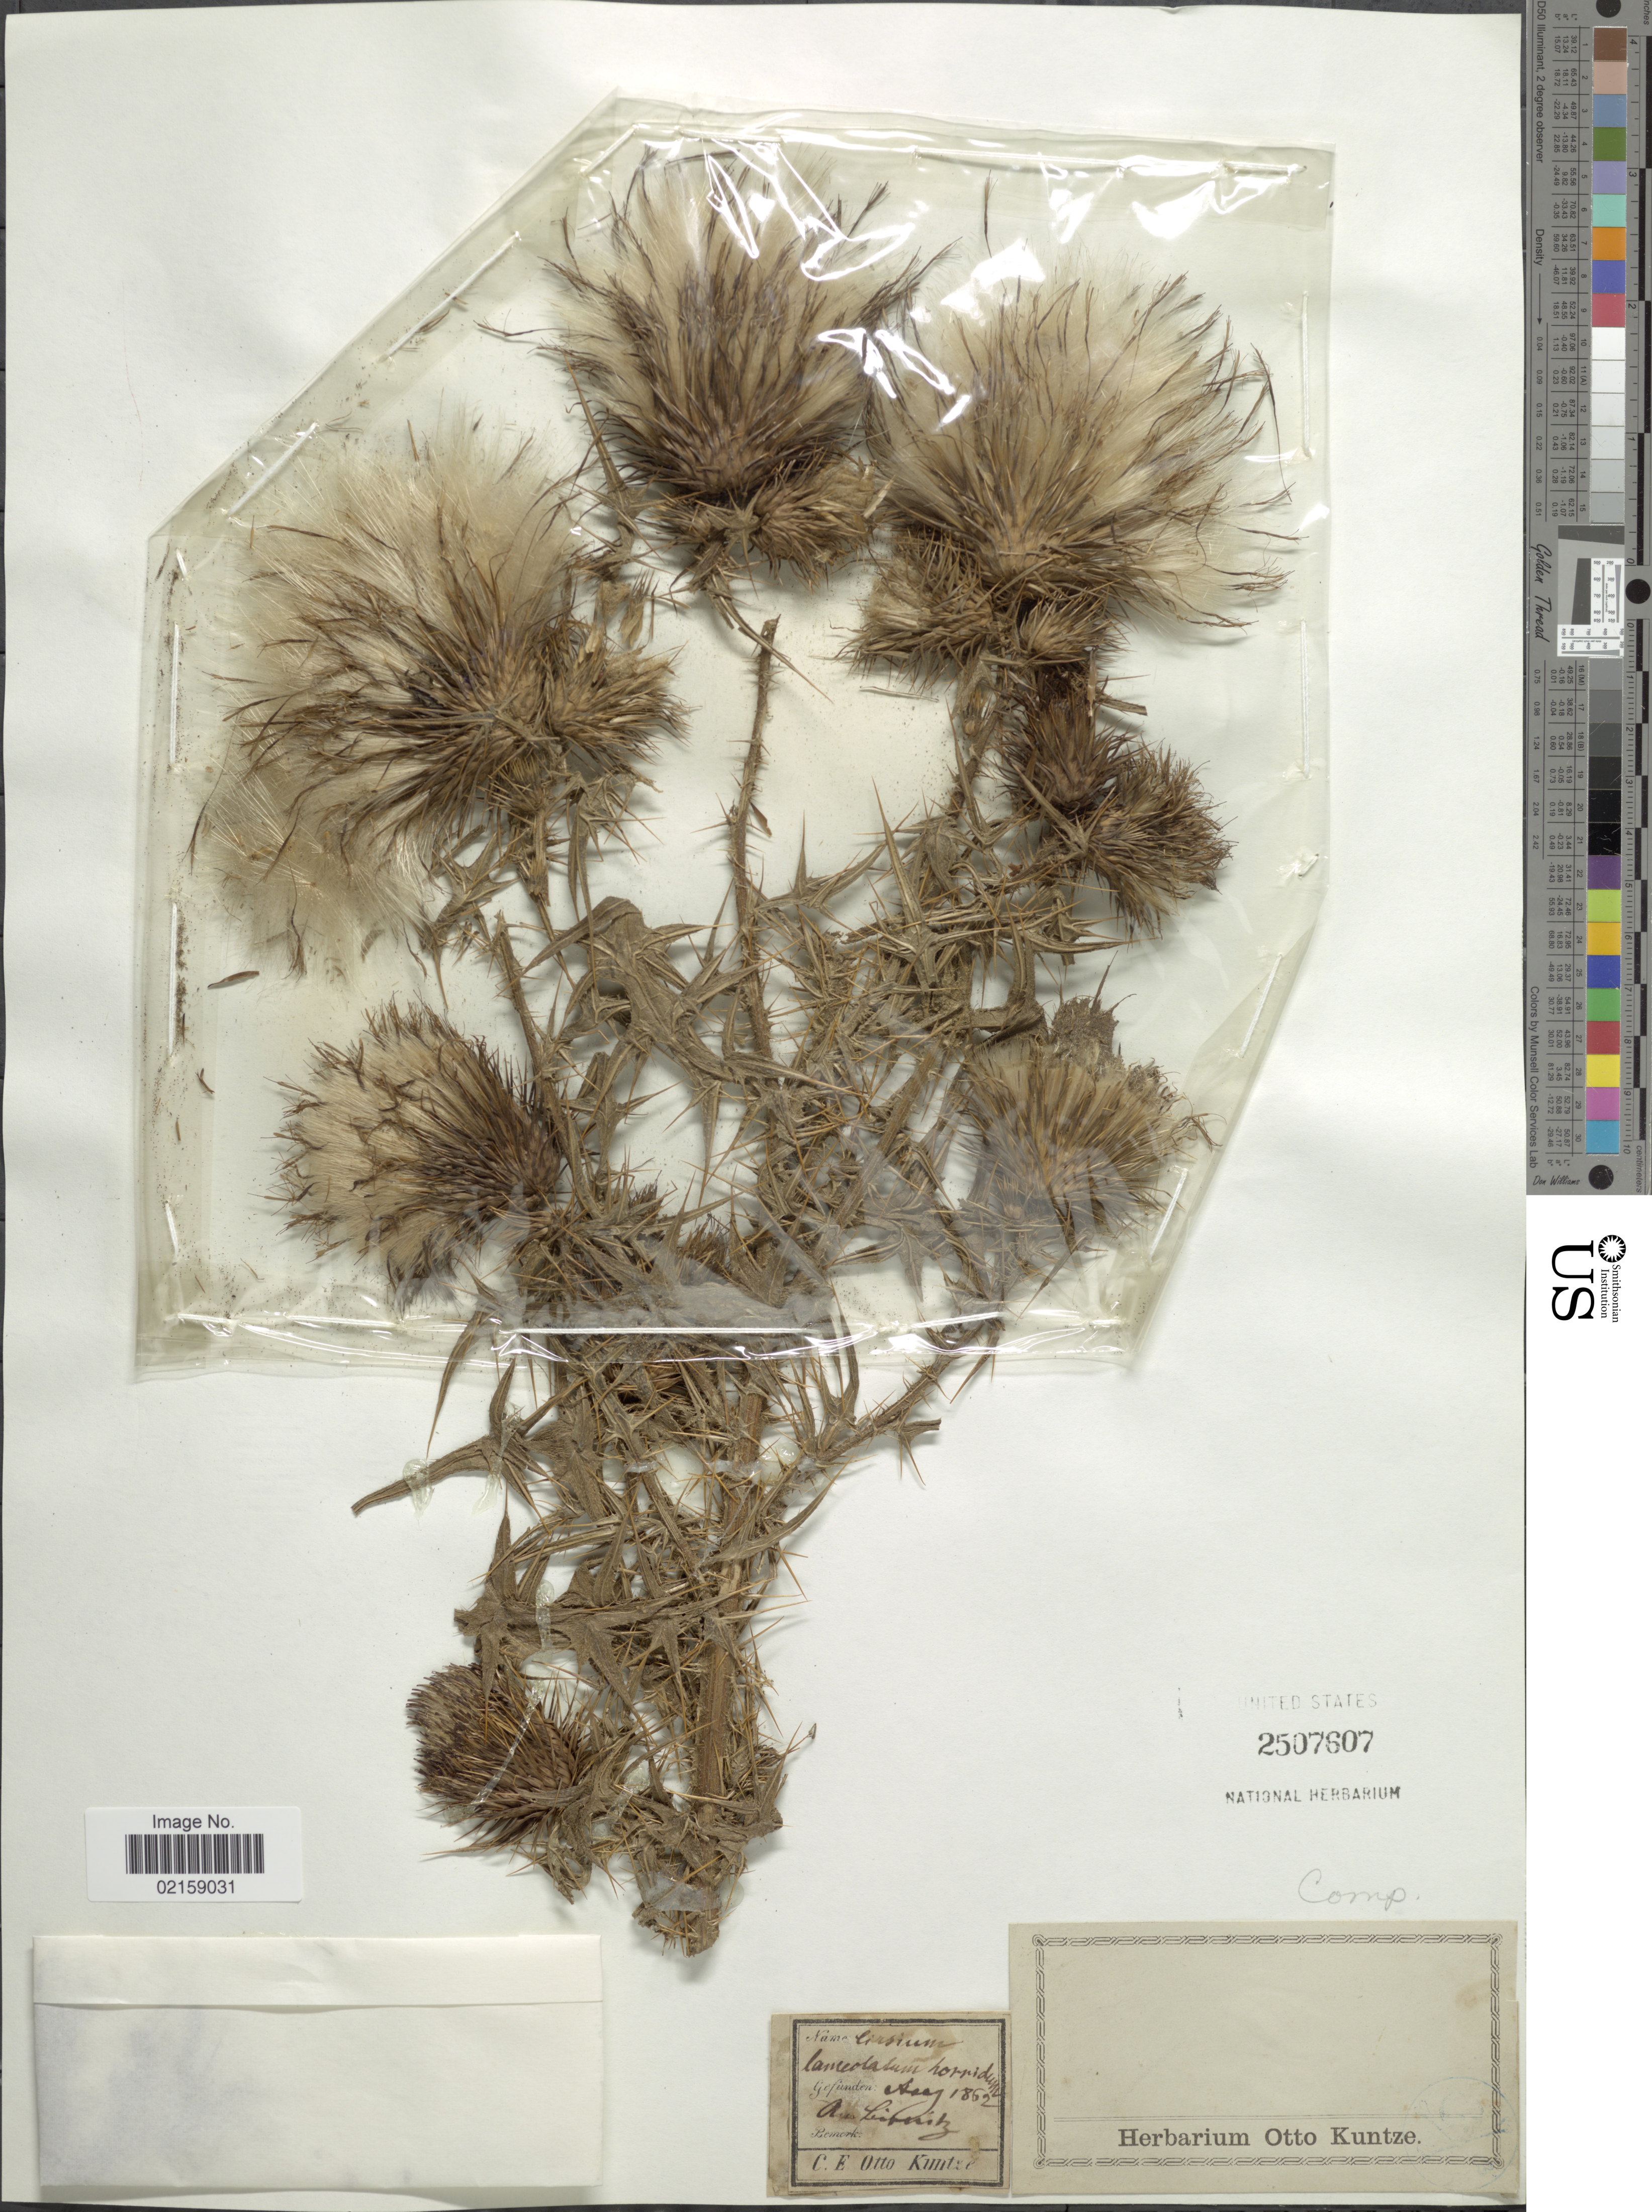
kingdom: Plantae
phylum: Tracheophyta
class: Magnoliopsida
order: Asterales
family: Asteraceae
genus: Cirsium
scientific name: Cirsium vulgare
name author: (Savi) Ten.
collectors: C.E.O. Kuntze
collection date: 1862-08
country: Austria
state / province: Steiermark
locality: Leibnitz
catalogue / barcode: US 2507607